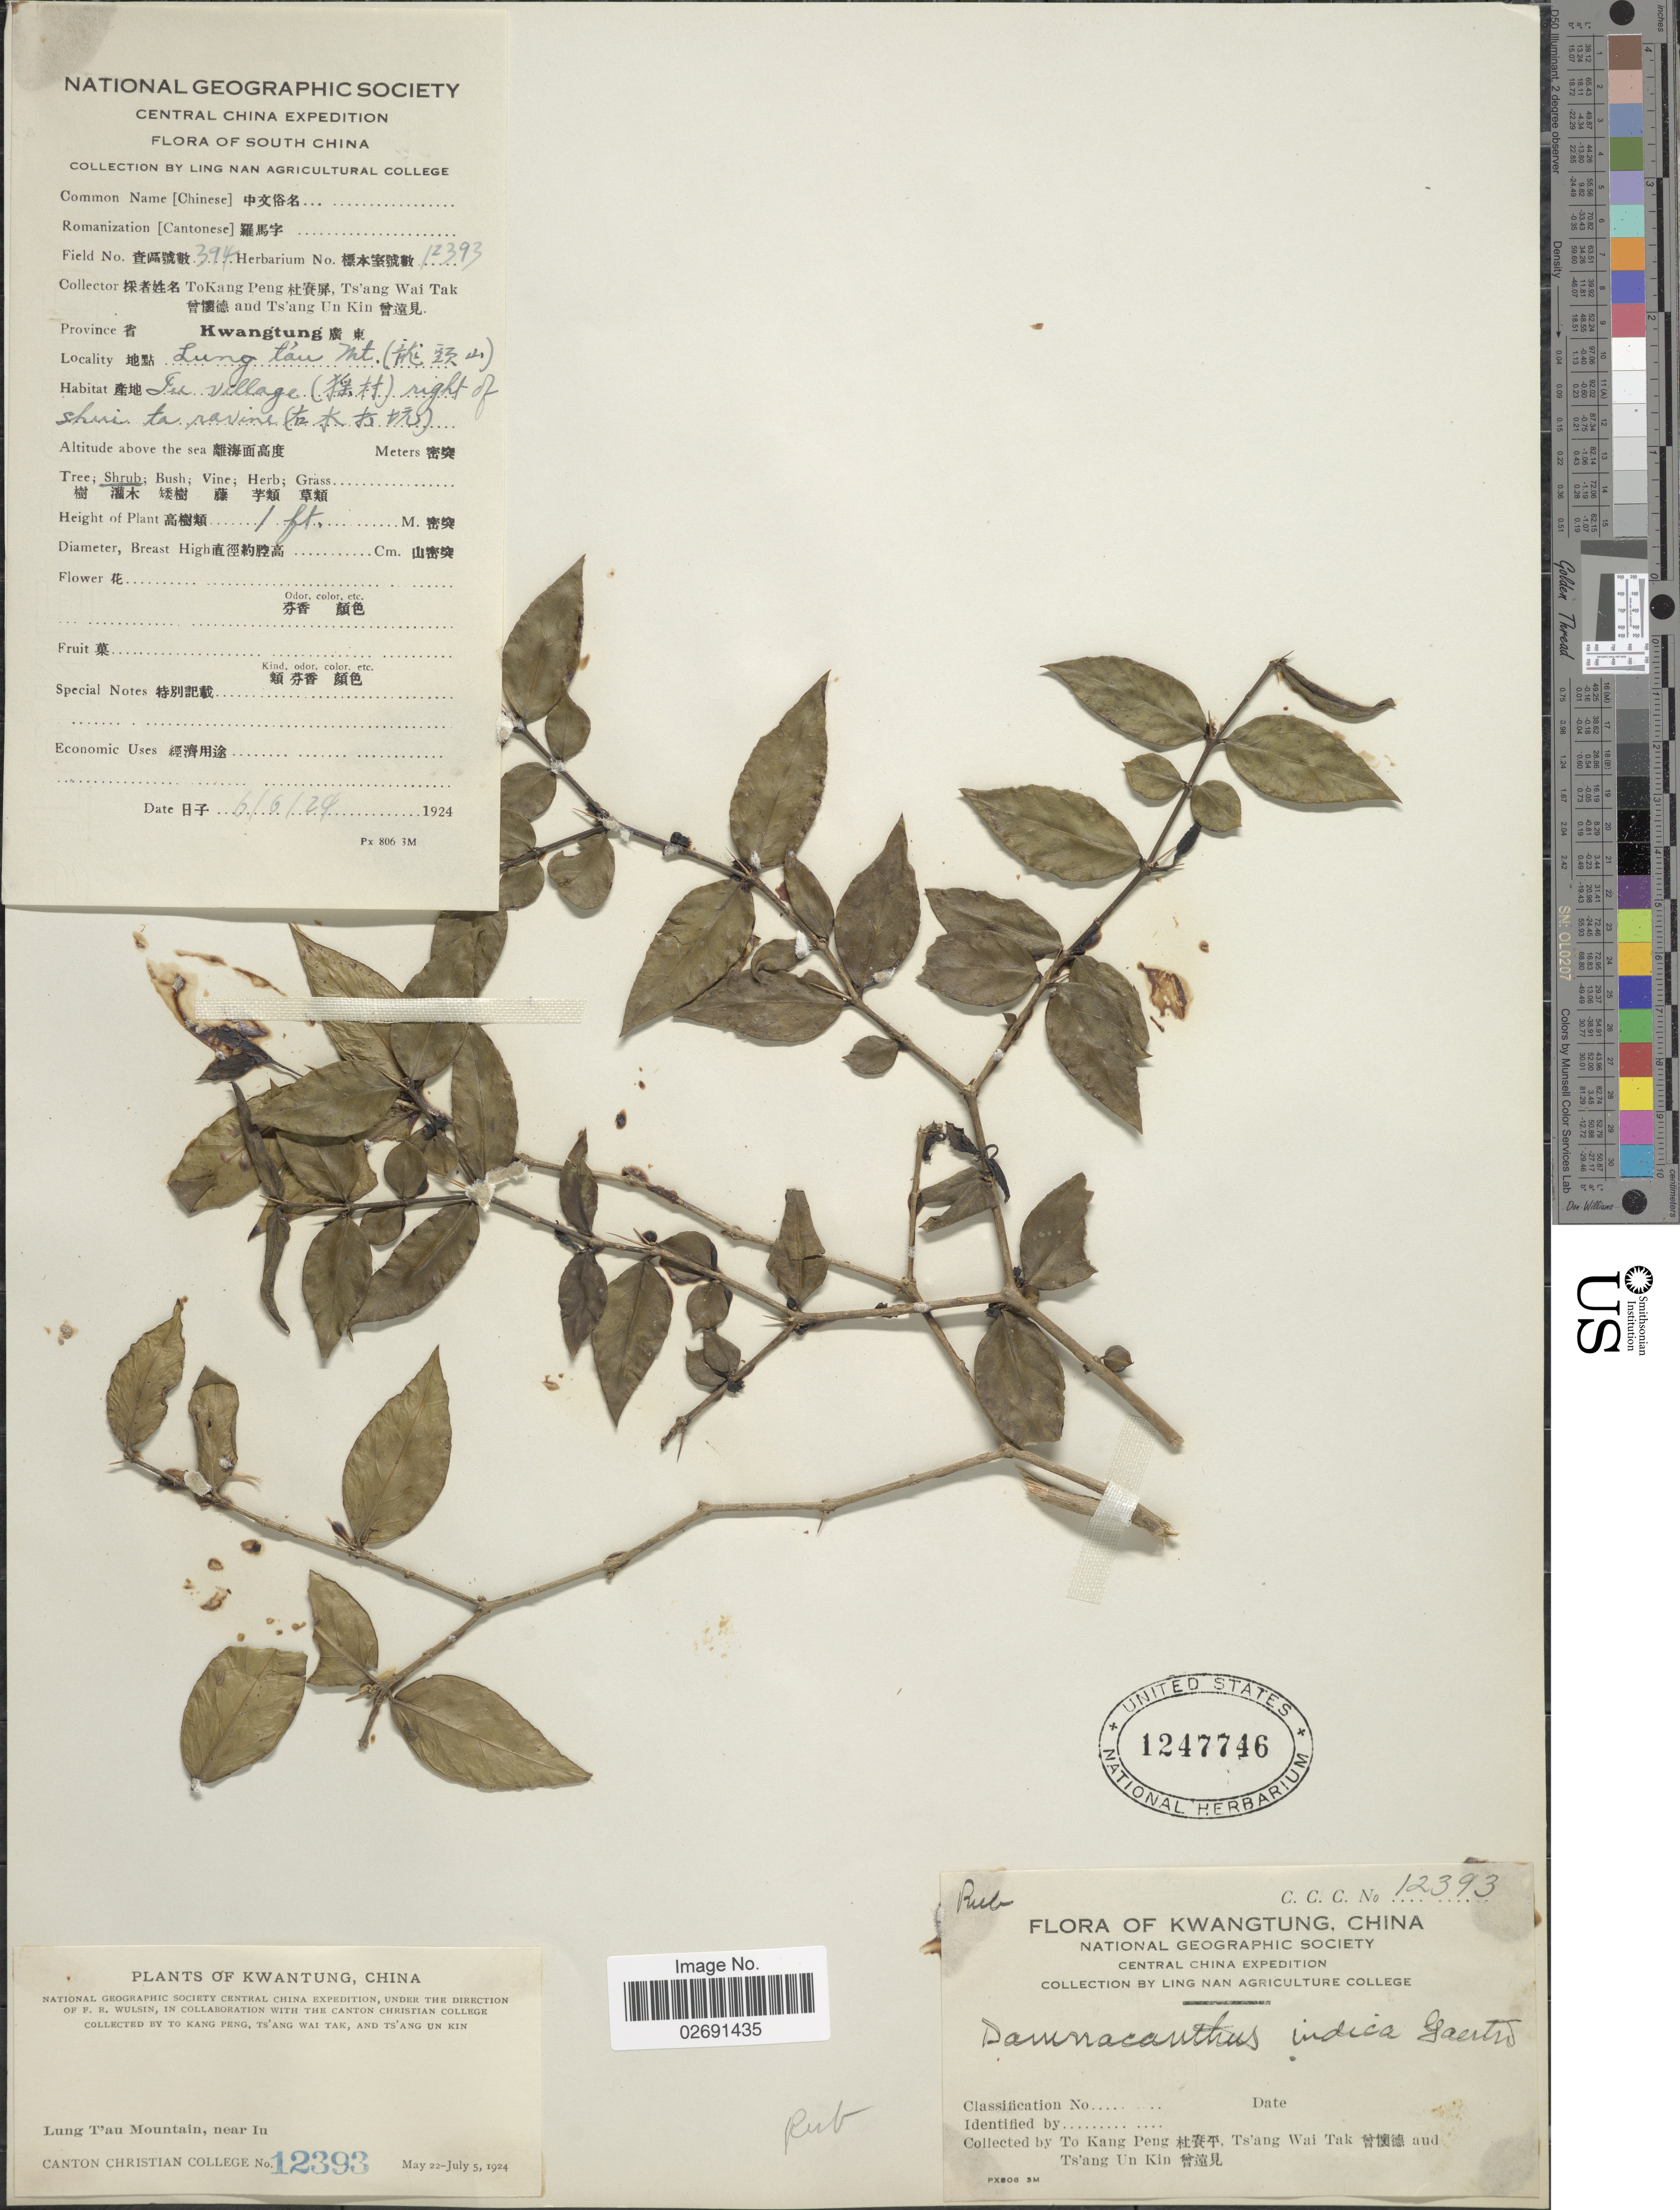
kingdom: Plantae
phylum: Tracheophyta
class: Magnoliopsida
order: Gentianales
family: Rubiaceae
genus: Damnacanthus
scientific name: Damnacanthus indicus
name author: L. f.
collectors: T. K. Peng, W. T. Tsang & Ts' Ang Un Kin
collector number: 12393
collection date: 1924-06-06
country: China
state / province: Guangdong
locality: Kwangtung, Lung T'au Mountain, near Iu village, right of Shui ta ravine, Central China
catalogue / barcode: US 1247746